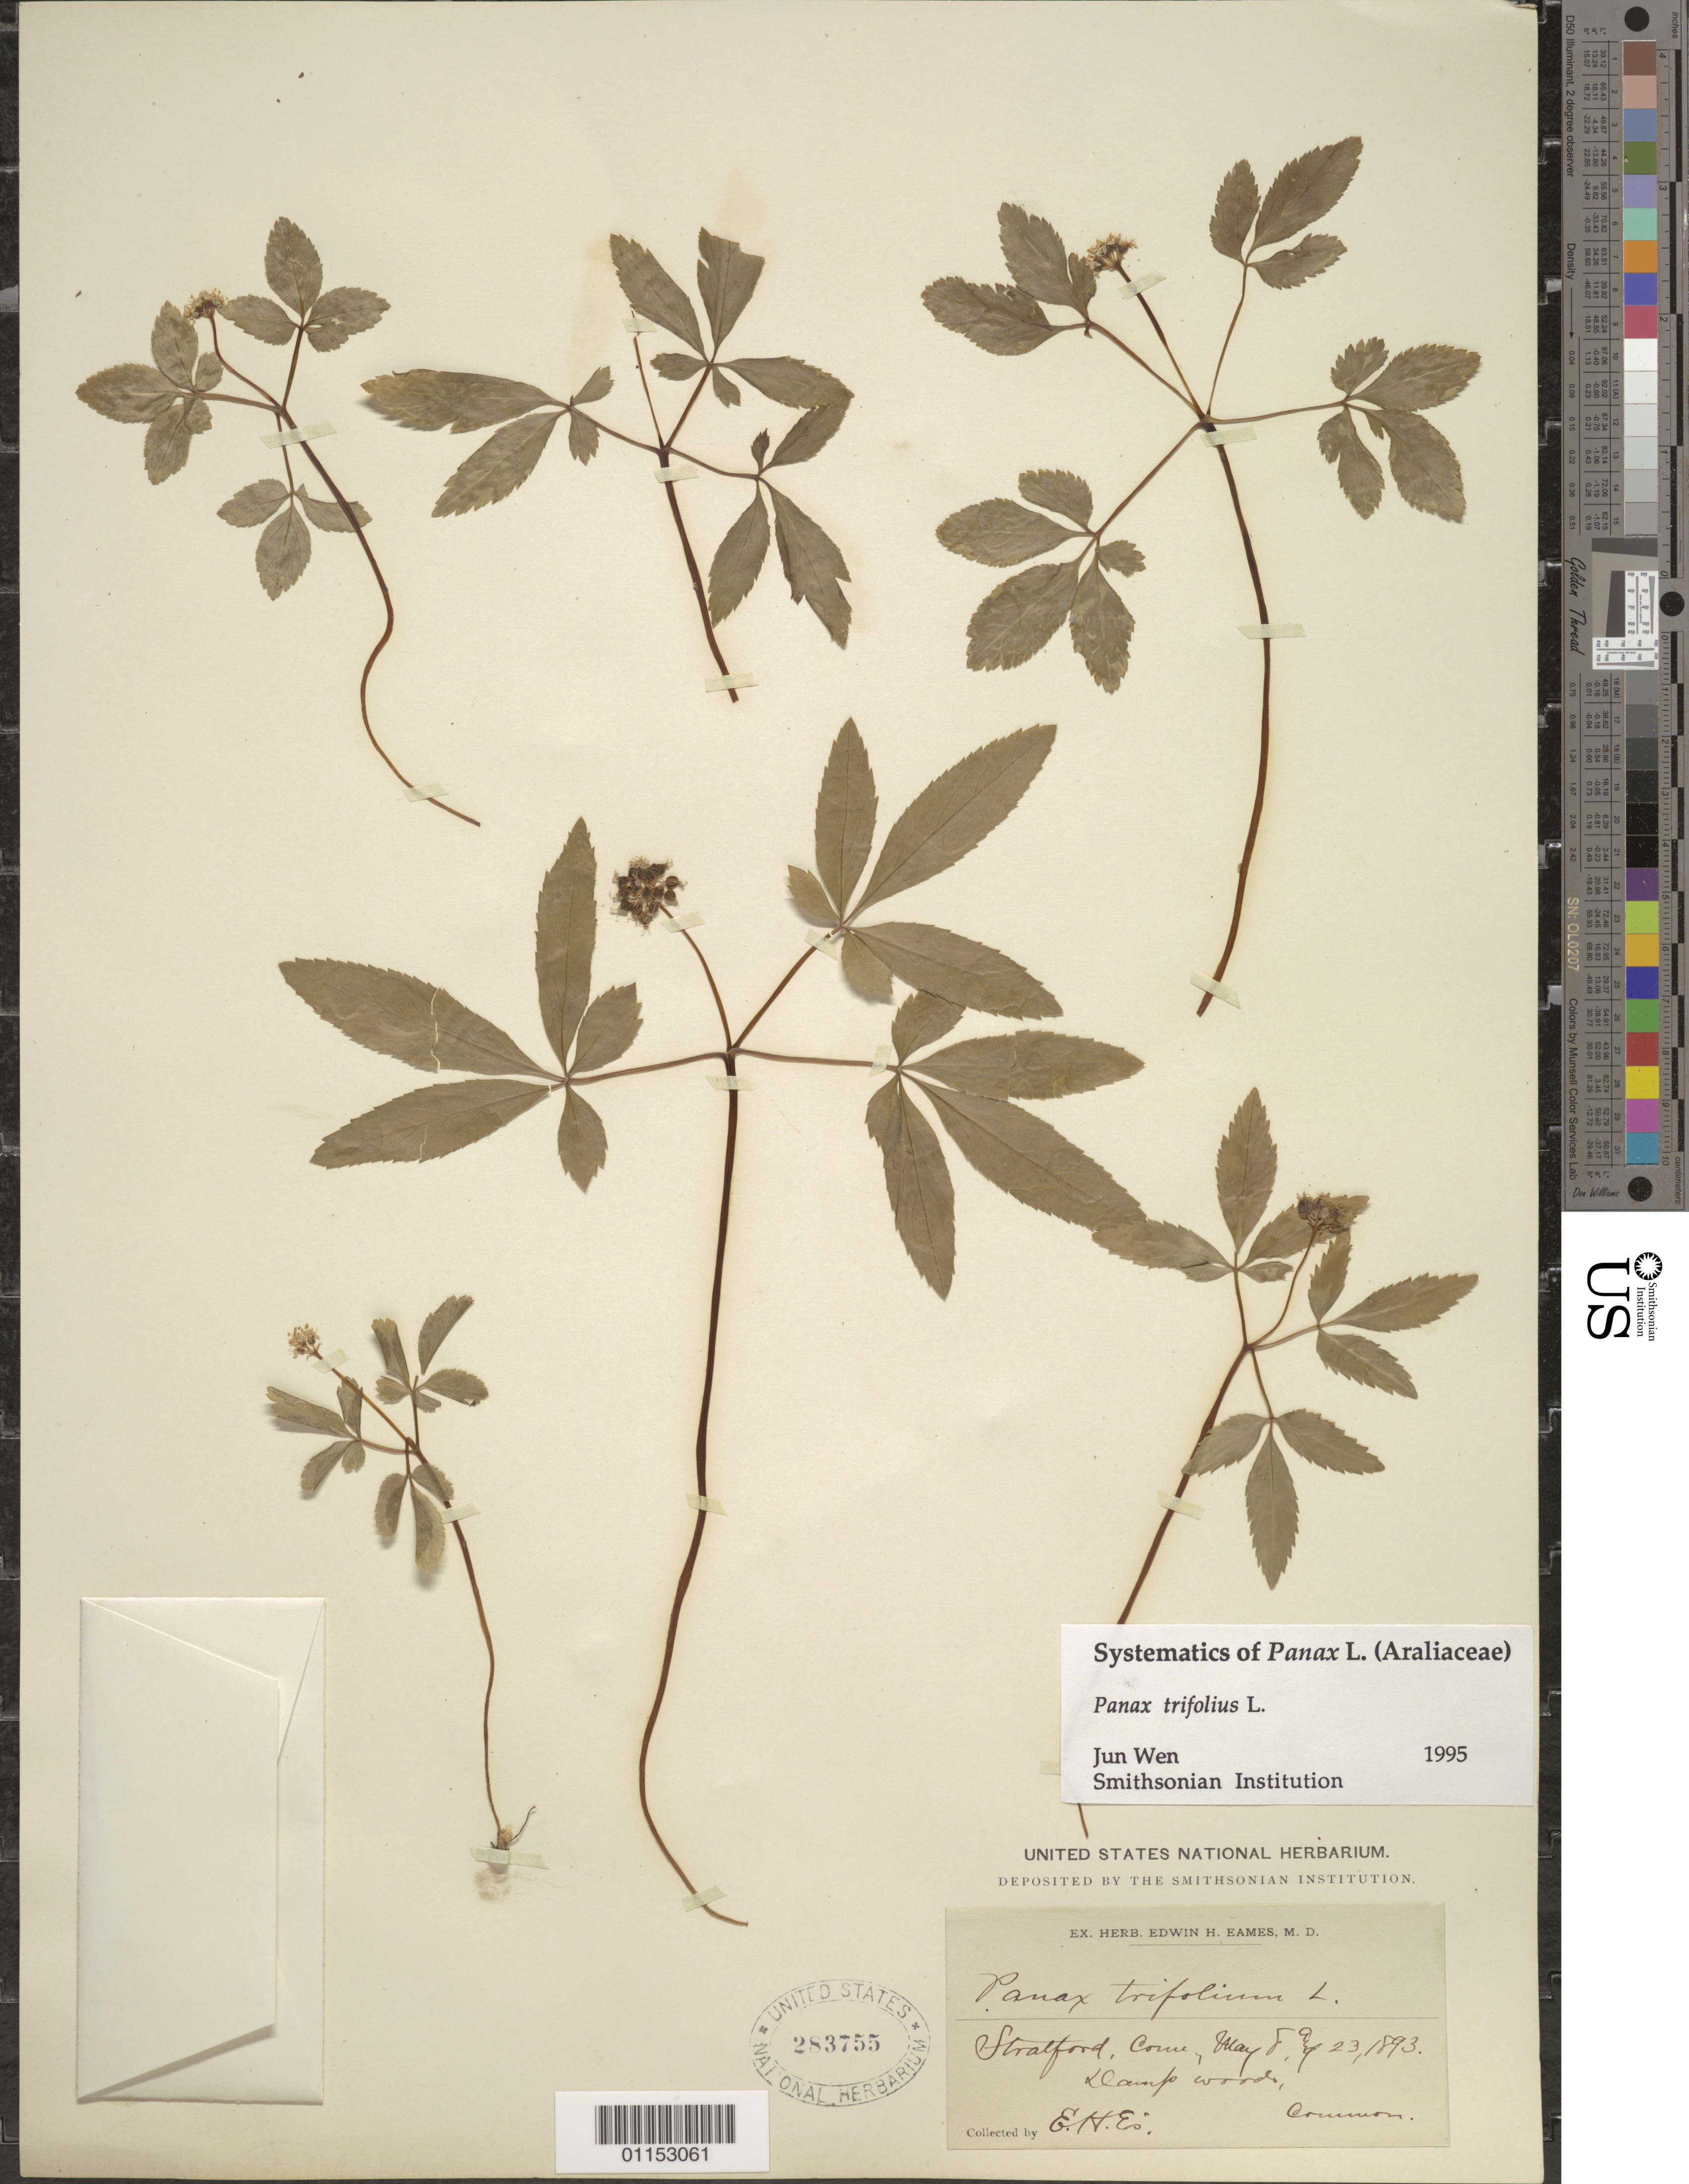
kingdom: Plantae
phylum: Tracheophyta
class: Magnoliopsida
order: Apiales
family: Araliaceae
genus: Panax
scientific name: Panax trifolius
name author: L.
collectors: E. H. Eames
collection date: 1893-08-23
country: United States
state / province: Connecticut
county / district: Tolland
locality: Stafford.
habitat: Woods.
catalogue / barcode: US 283755